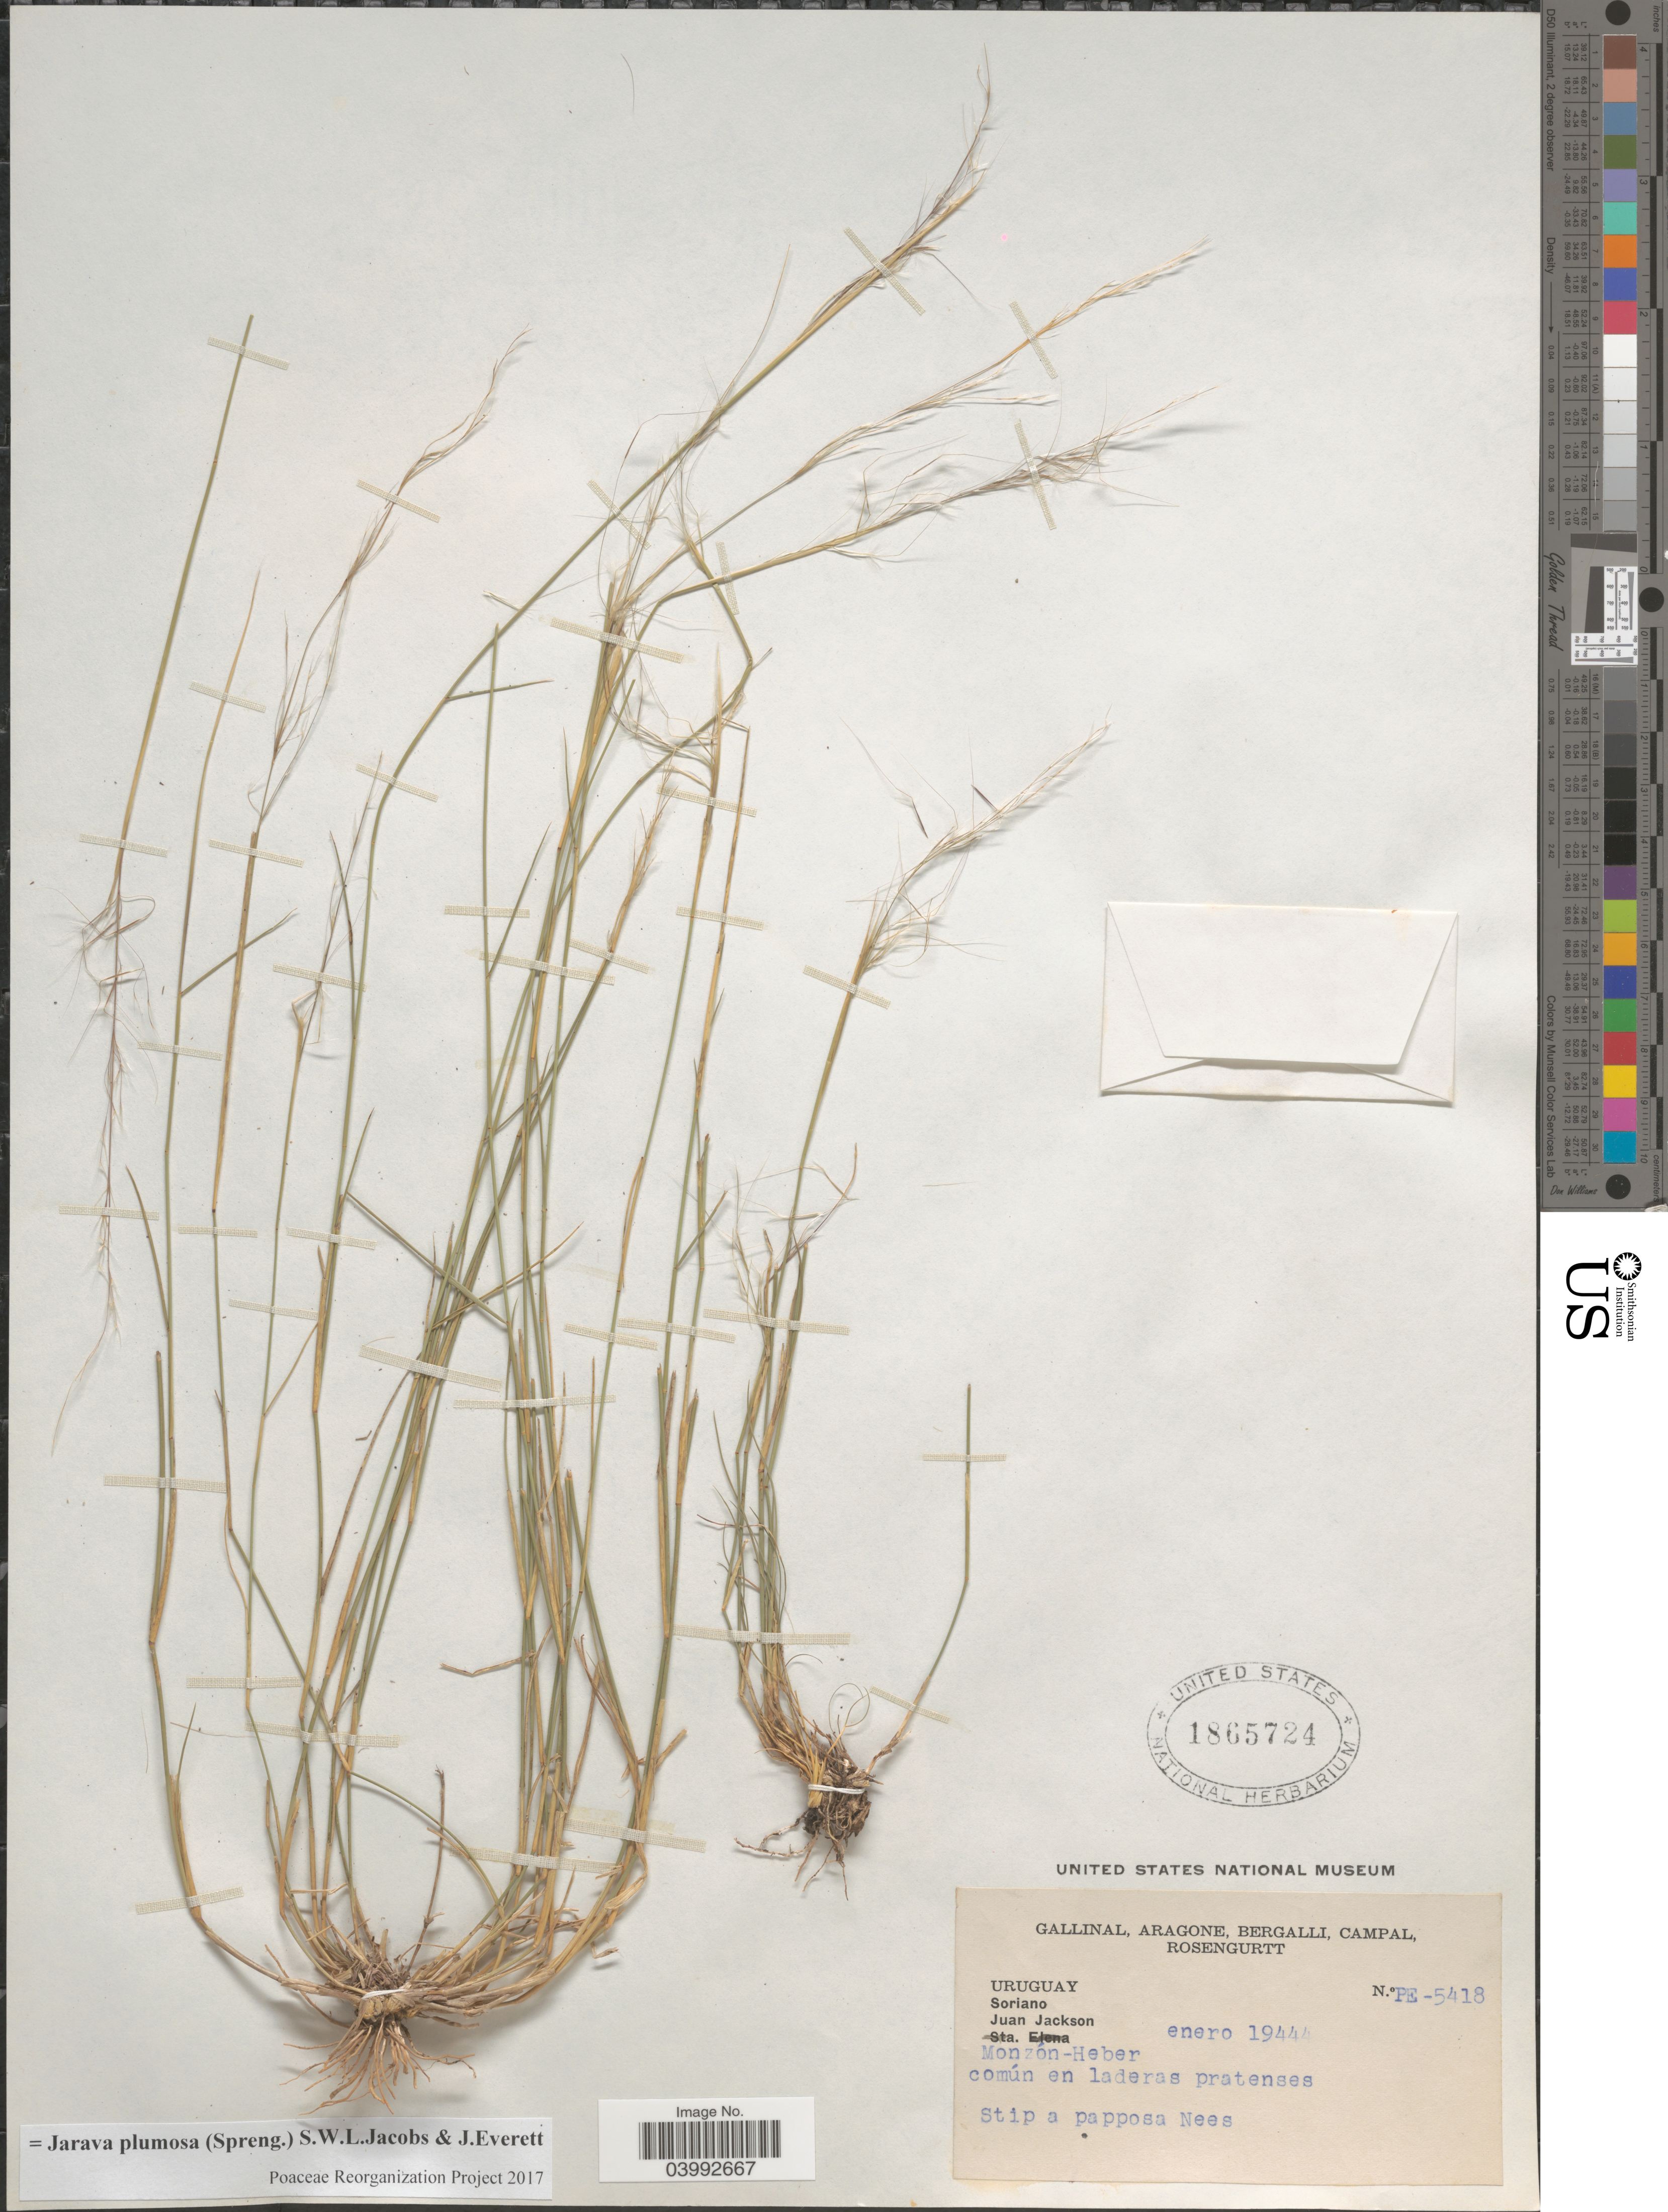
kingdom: Plantae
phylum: Tracheophyta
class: Liliopsida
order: Poales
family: Poaceae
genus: Jarava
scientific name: Jarava plumosa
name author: (Spreng.) S.W.L. Jacobs & J. Everett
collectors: -. Gallinal, -- Aragone, -- Bergalli, -- Campal & Rosengurtt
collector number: PE-5418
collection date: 1944-01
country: Uruguay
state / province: Soriano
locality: Juan Jackson. Monzon-Heber.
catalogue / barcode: US 1865724